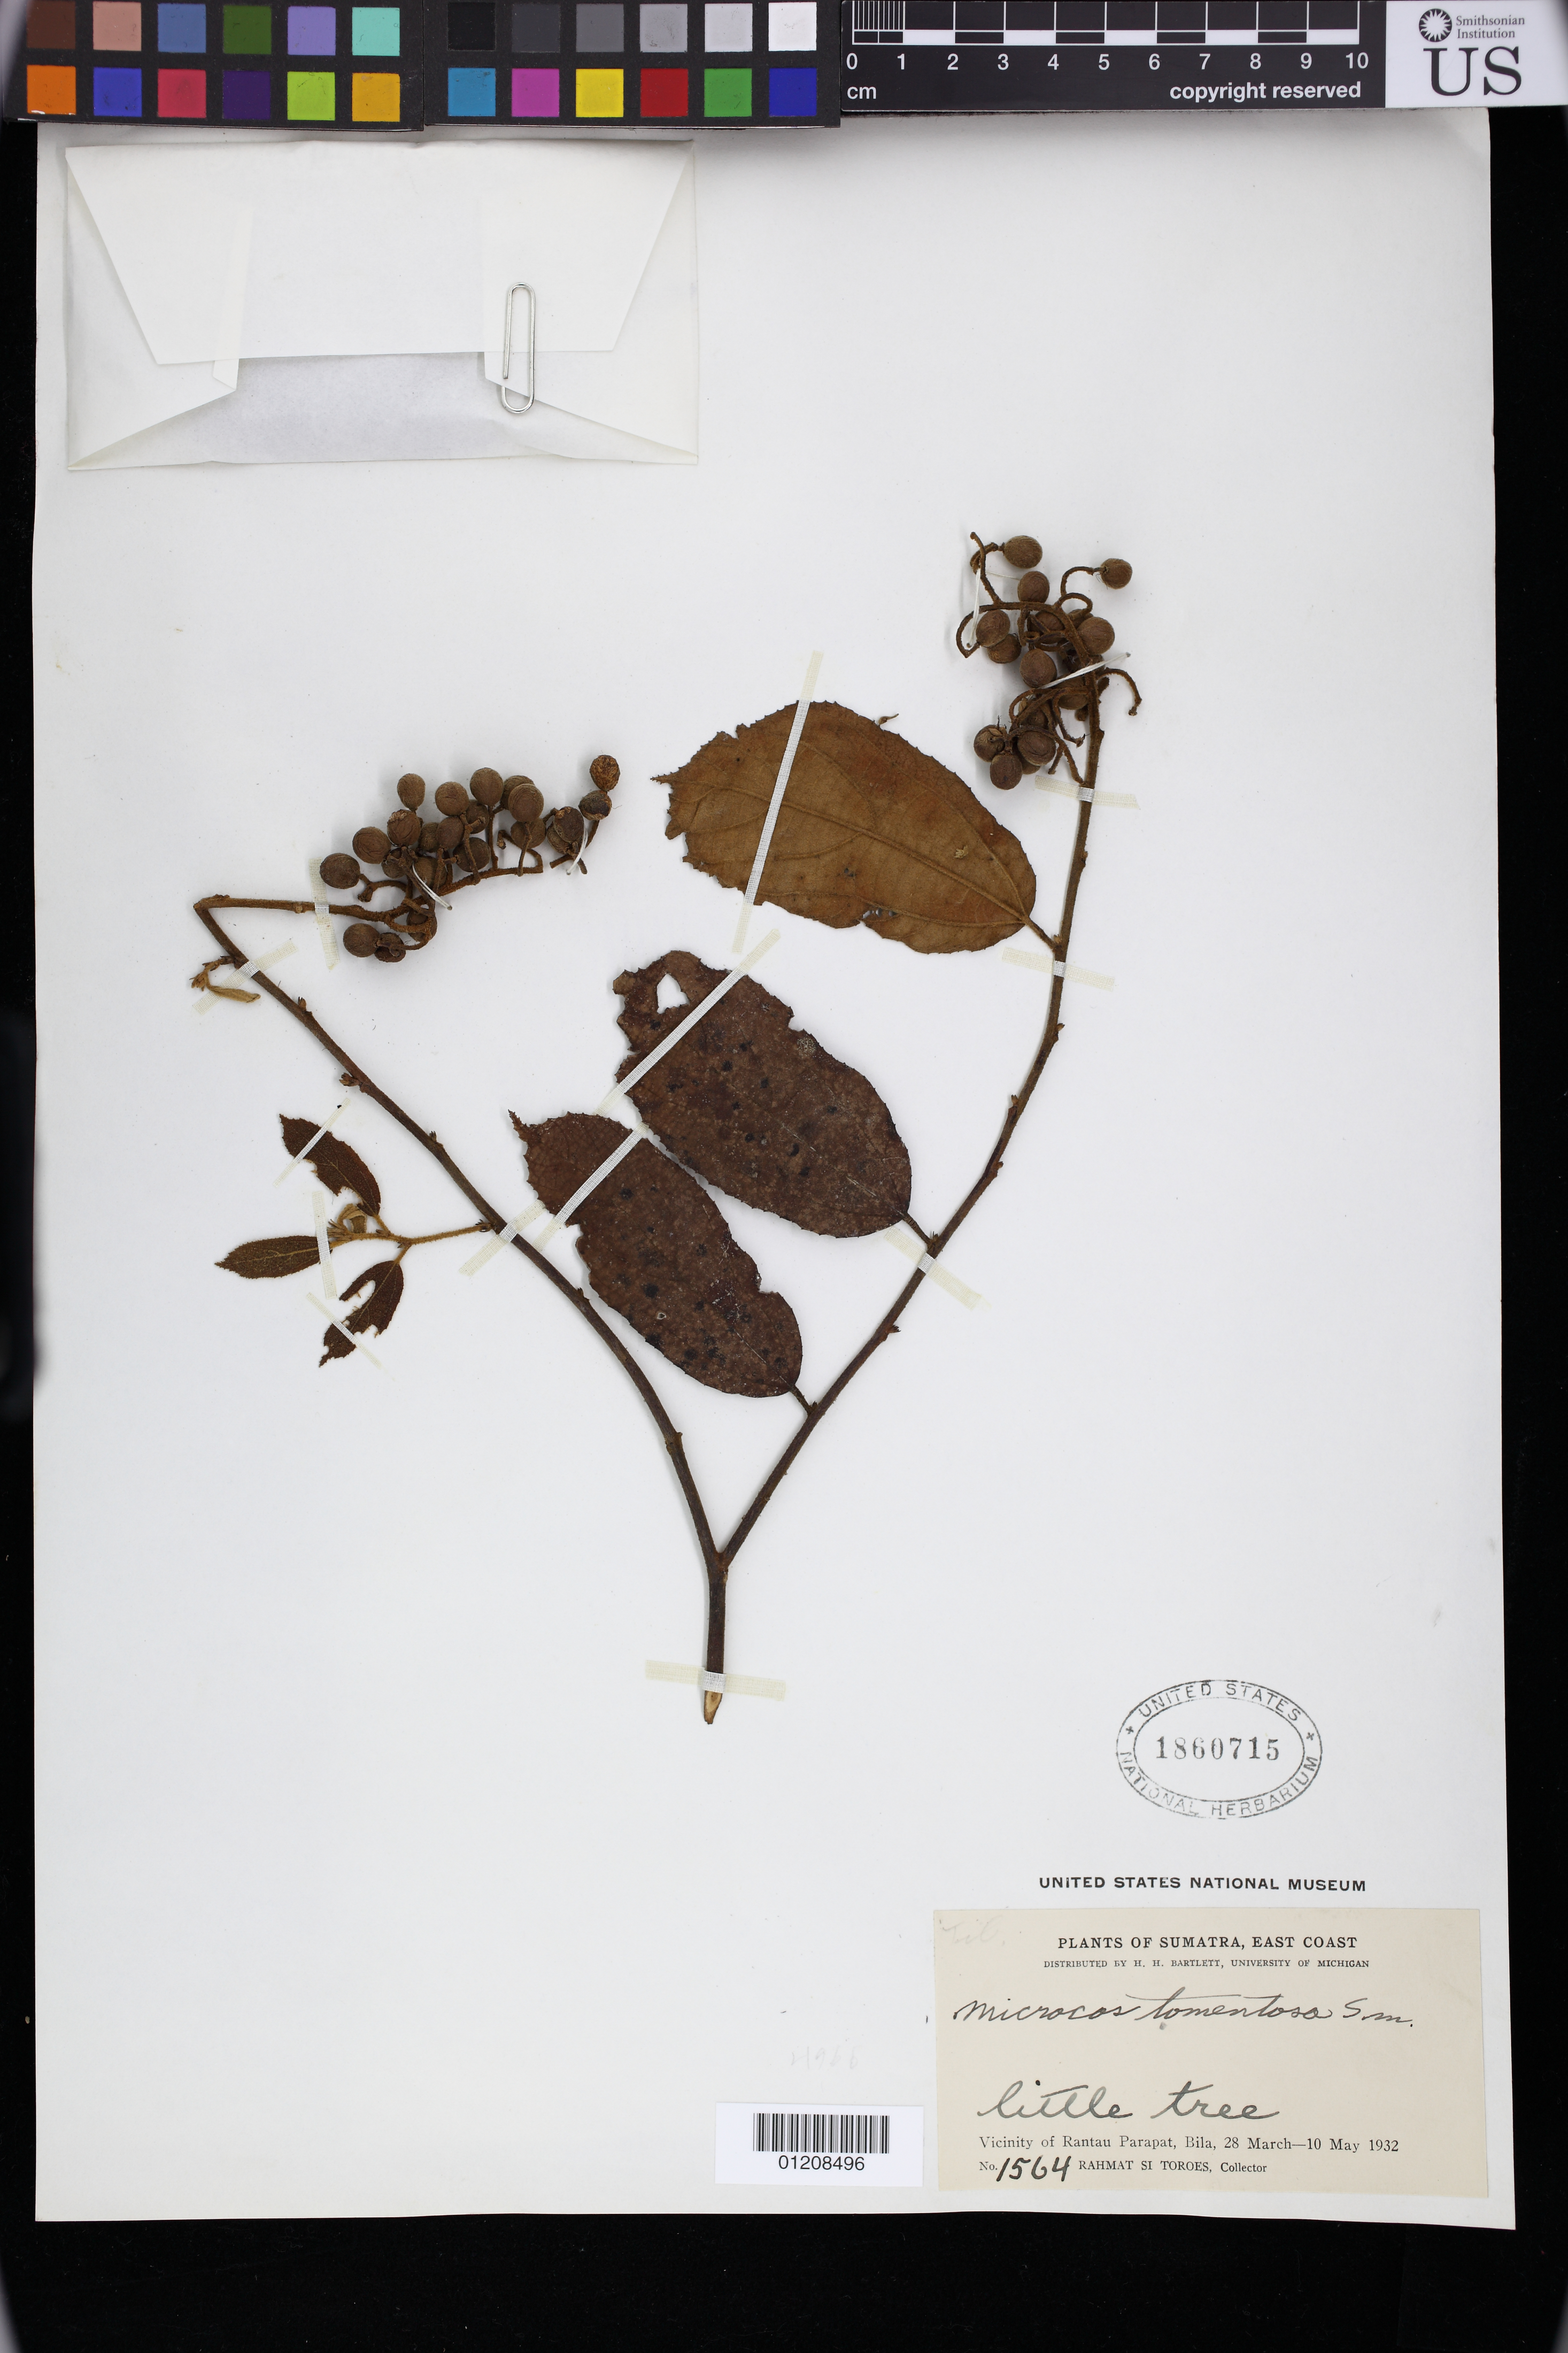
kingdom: Plantae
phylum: Tracheophyta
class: Magnoliopsida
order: Malvales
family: Malvaceae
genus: Microcos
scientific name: Microcos tomentosa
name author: Sm.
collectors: Rahmat Si Boeea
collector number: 1564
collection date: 1932-03-28/1932-05-10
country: Indonesia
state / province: Sumatra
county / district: Sumatera Utara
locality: Vicinity of Rantau Parapat, Bila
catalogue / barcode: US 1860715